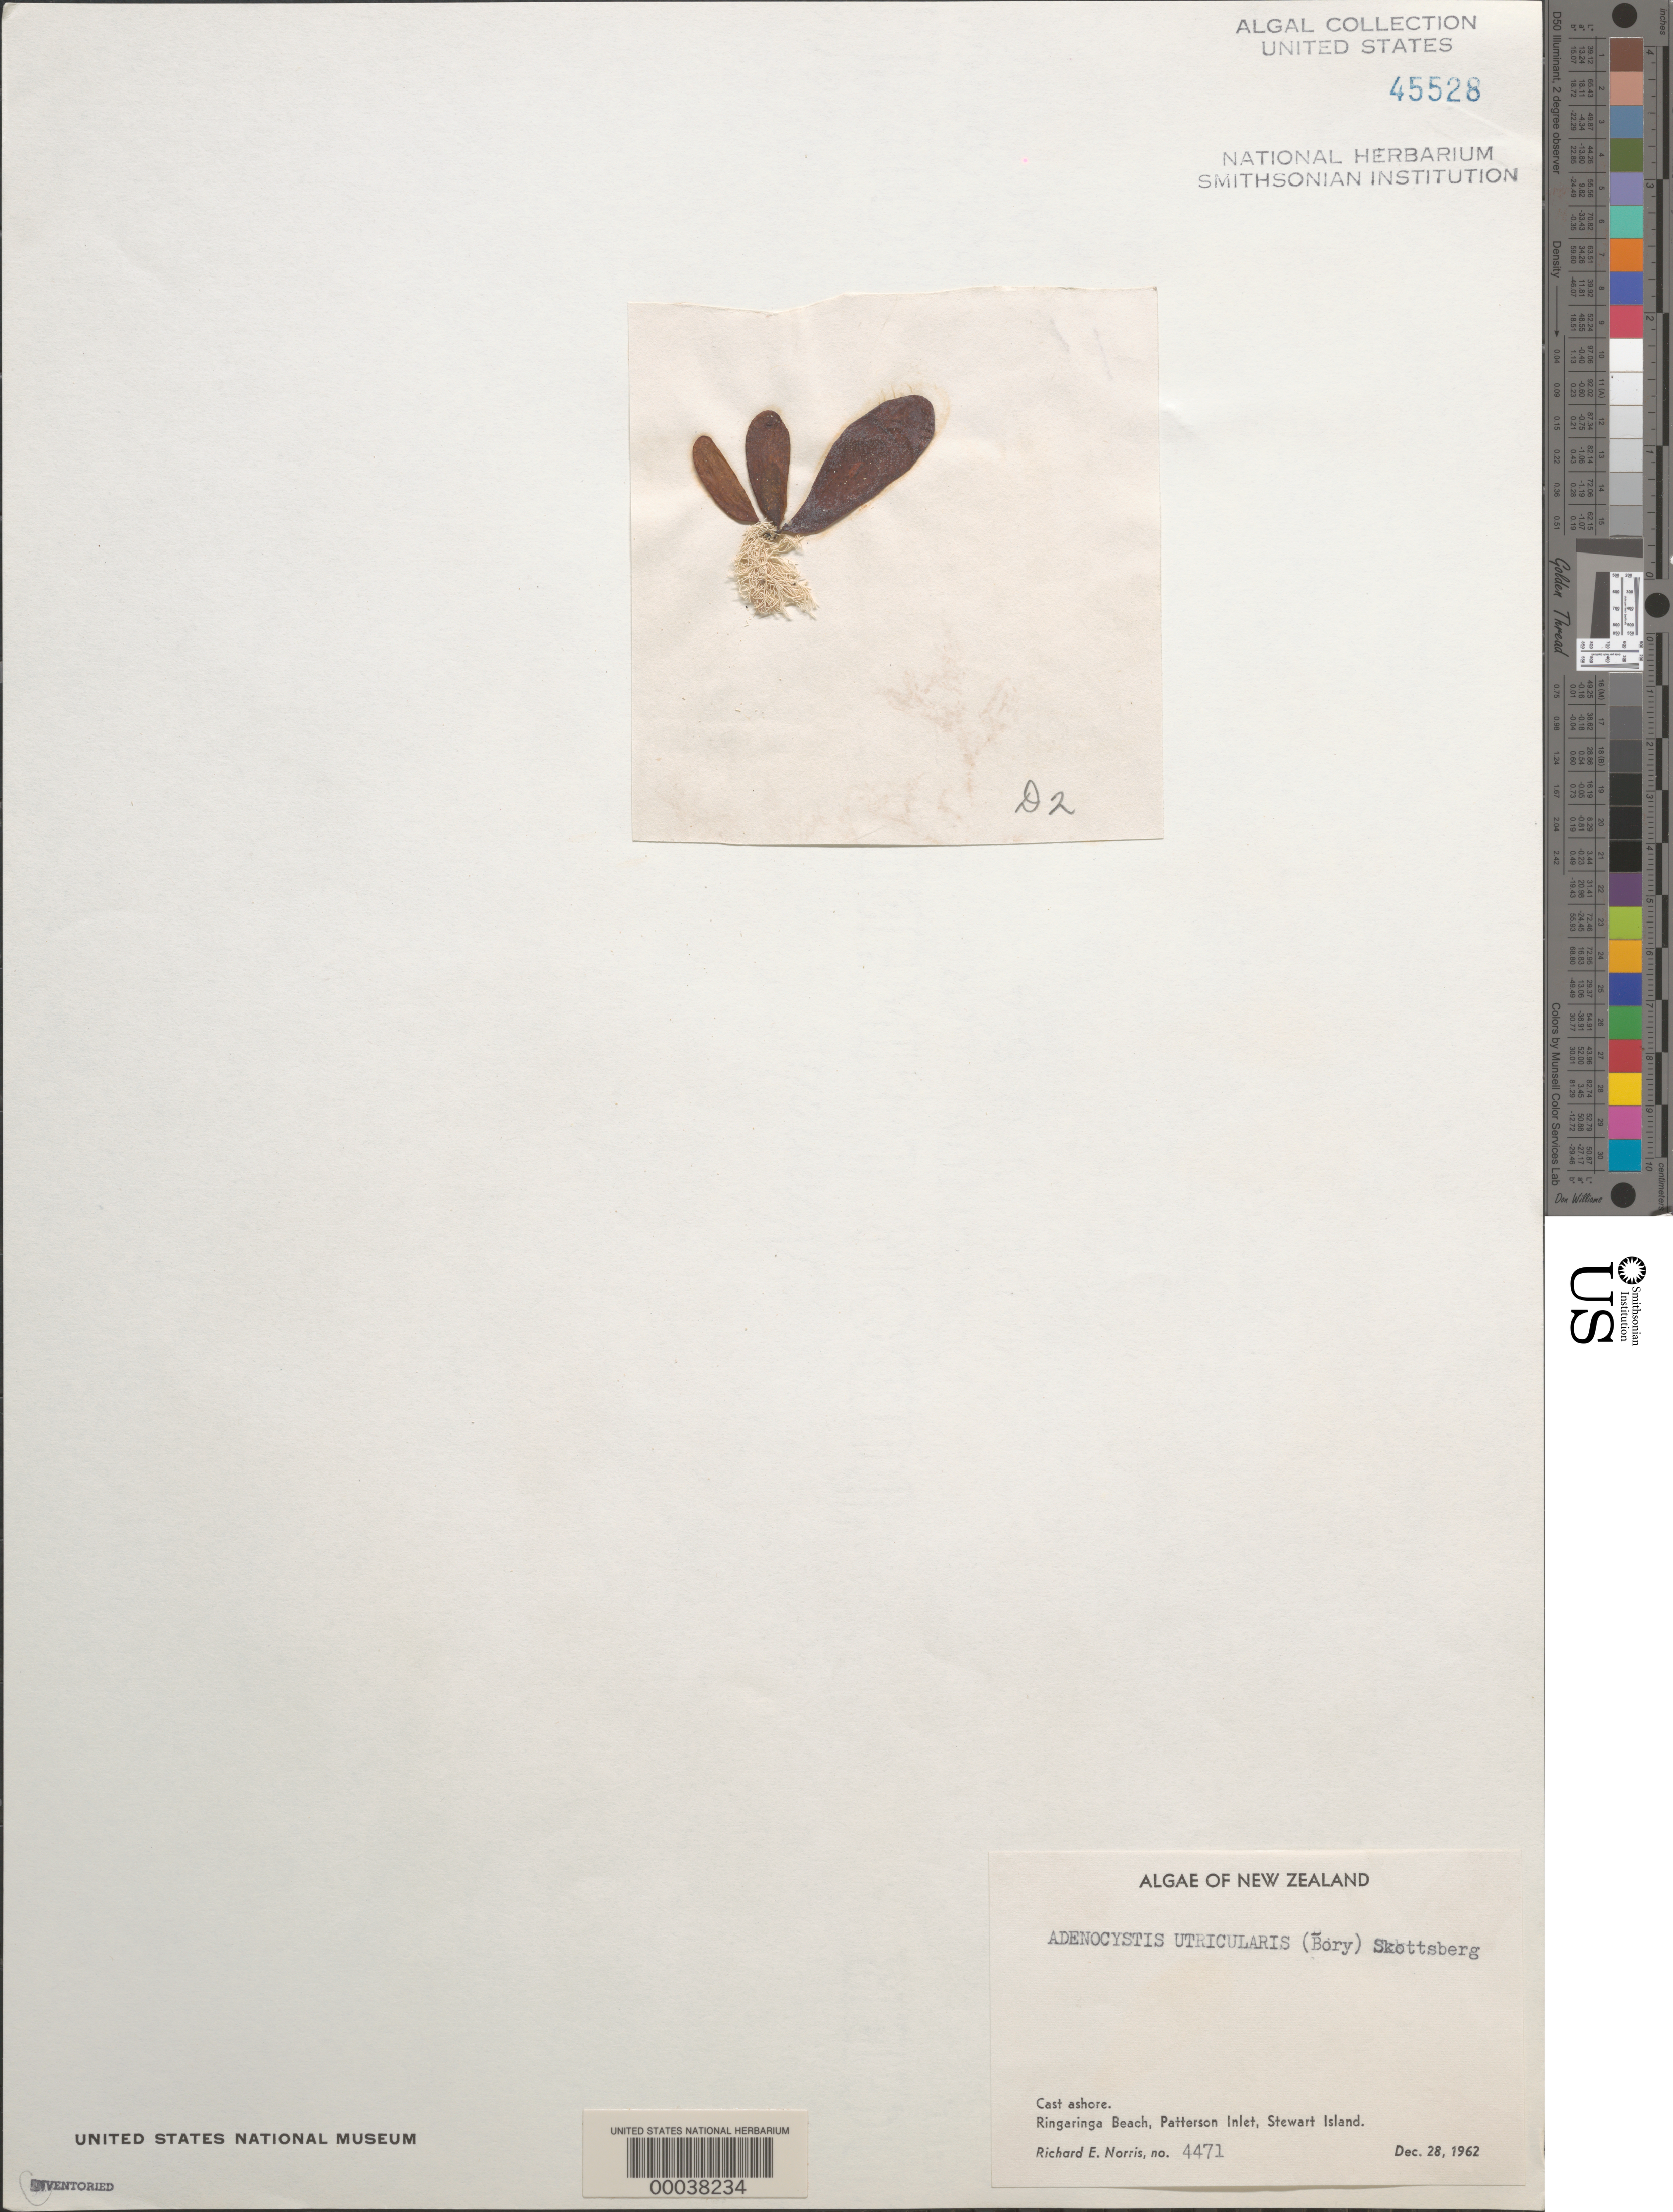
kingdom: Chromista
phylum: Ochrophyta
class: Phaeophyceae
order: Ectocarpales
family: Adenocystaceae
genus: Adenocystis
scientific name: Adenocystis utricularis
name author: (Bory) Skottsberg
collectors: R. E. Norris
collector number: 4471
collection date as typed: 28 Dec 1962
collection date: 1962-12-28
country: New Zealand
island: Stewart Island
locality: Ringaringa Beach, Paterson Inlet (Patterson Inlet)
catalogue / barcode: US 45528